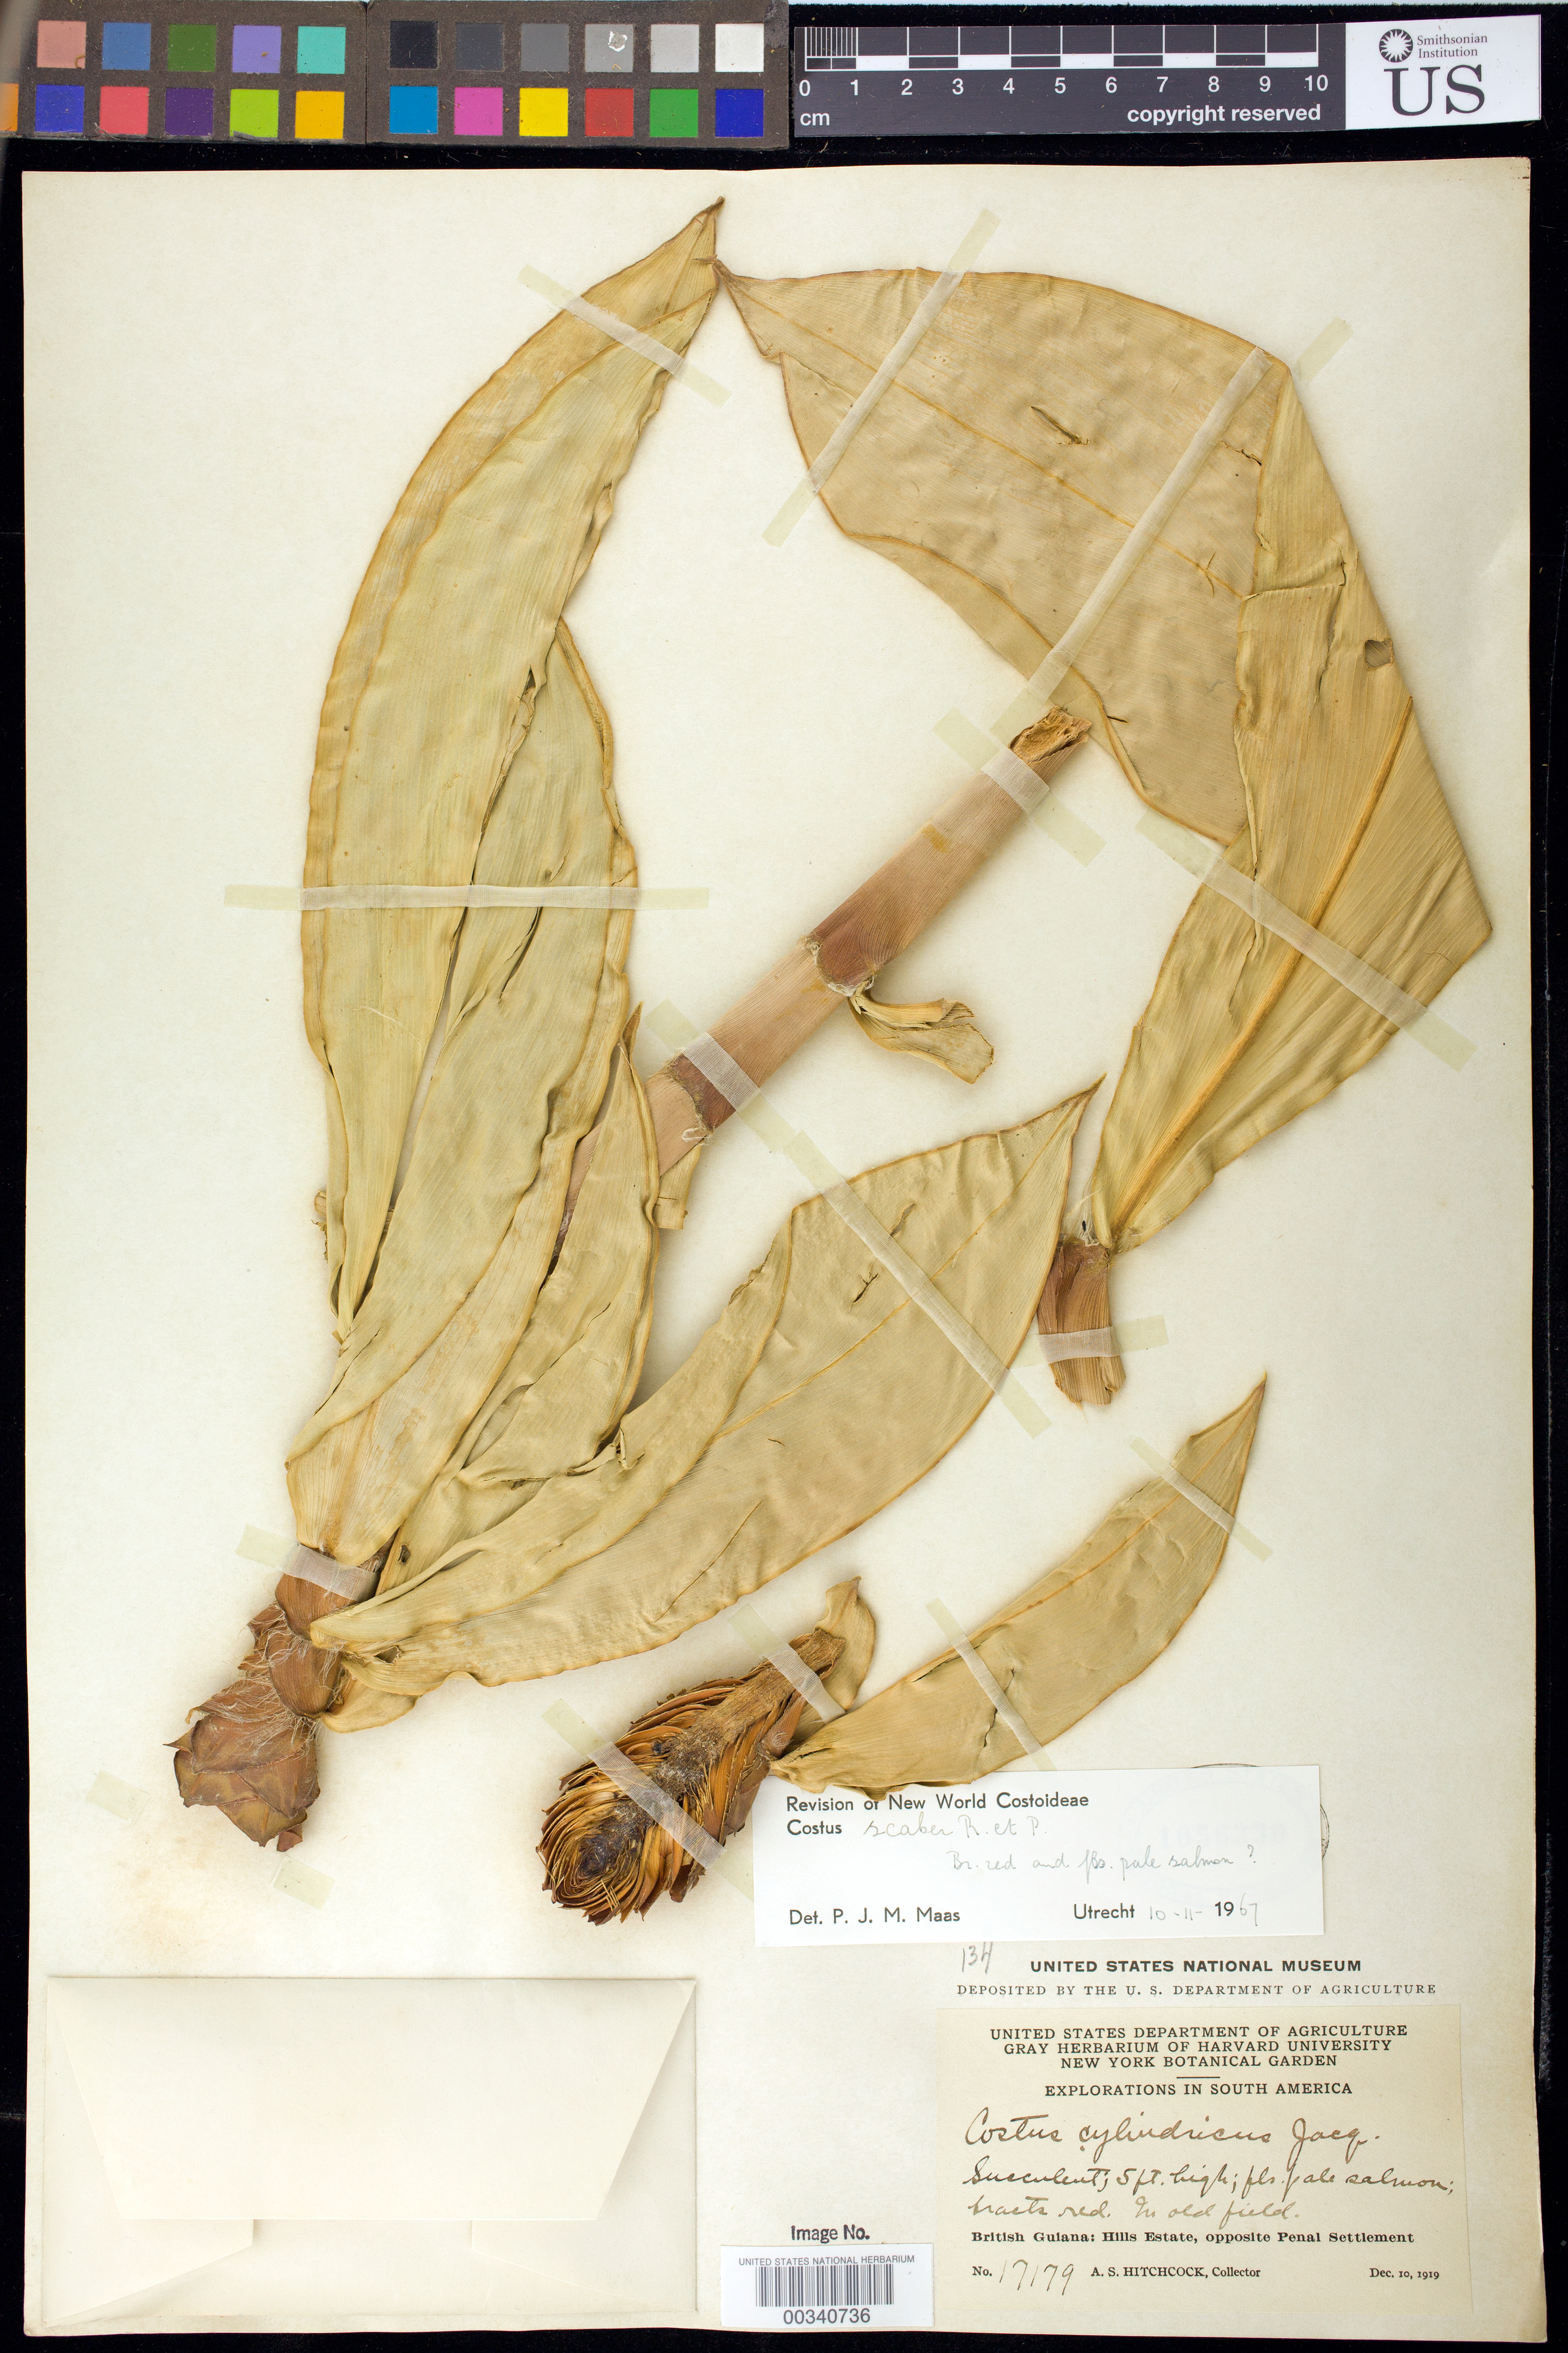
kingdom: Plantae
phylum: Tracheophyta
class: Liliopsida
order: Zingiberales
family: Costaceae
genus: Costus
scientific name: Costus scaber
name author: Ruiz & Pav.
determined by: Maas, Paul J. M.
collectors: A. S. Hitchcock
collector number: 17179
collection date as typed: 10 Dec 1919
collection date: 1919-12-10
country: Guyana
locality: British guiana: hills estate, opposite penal settlement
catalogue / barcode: US 1056330